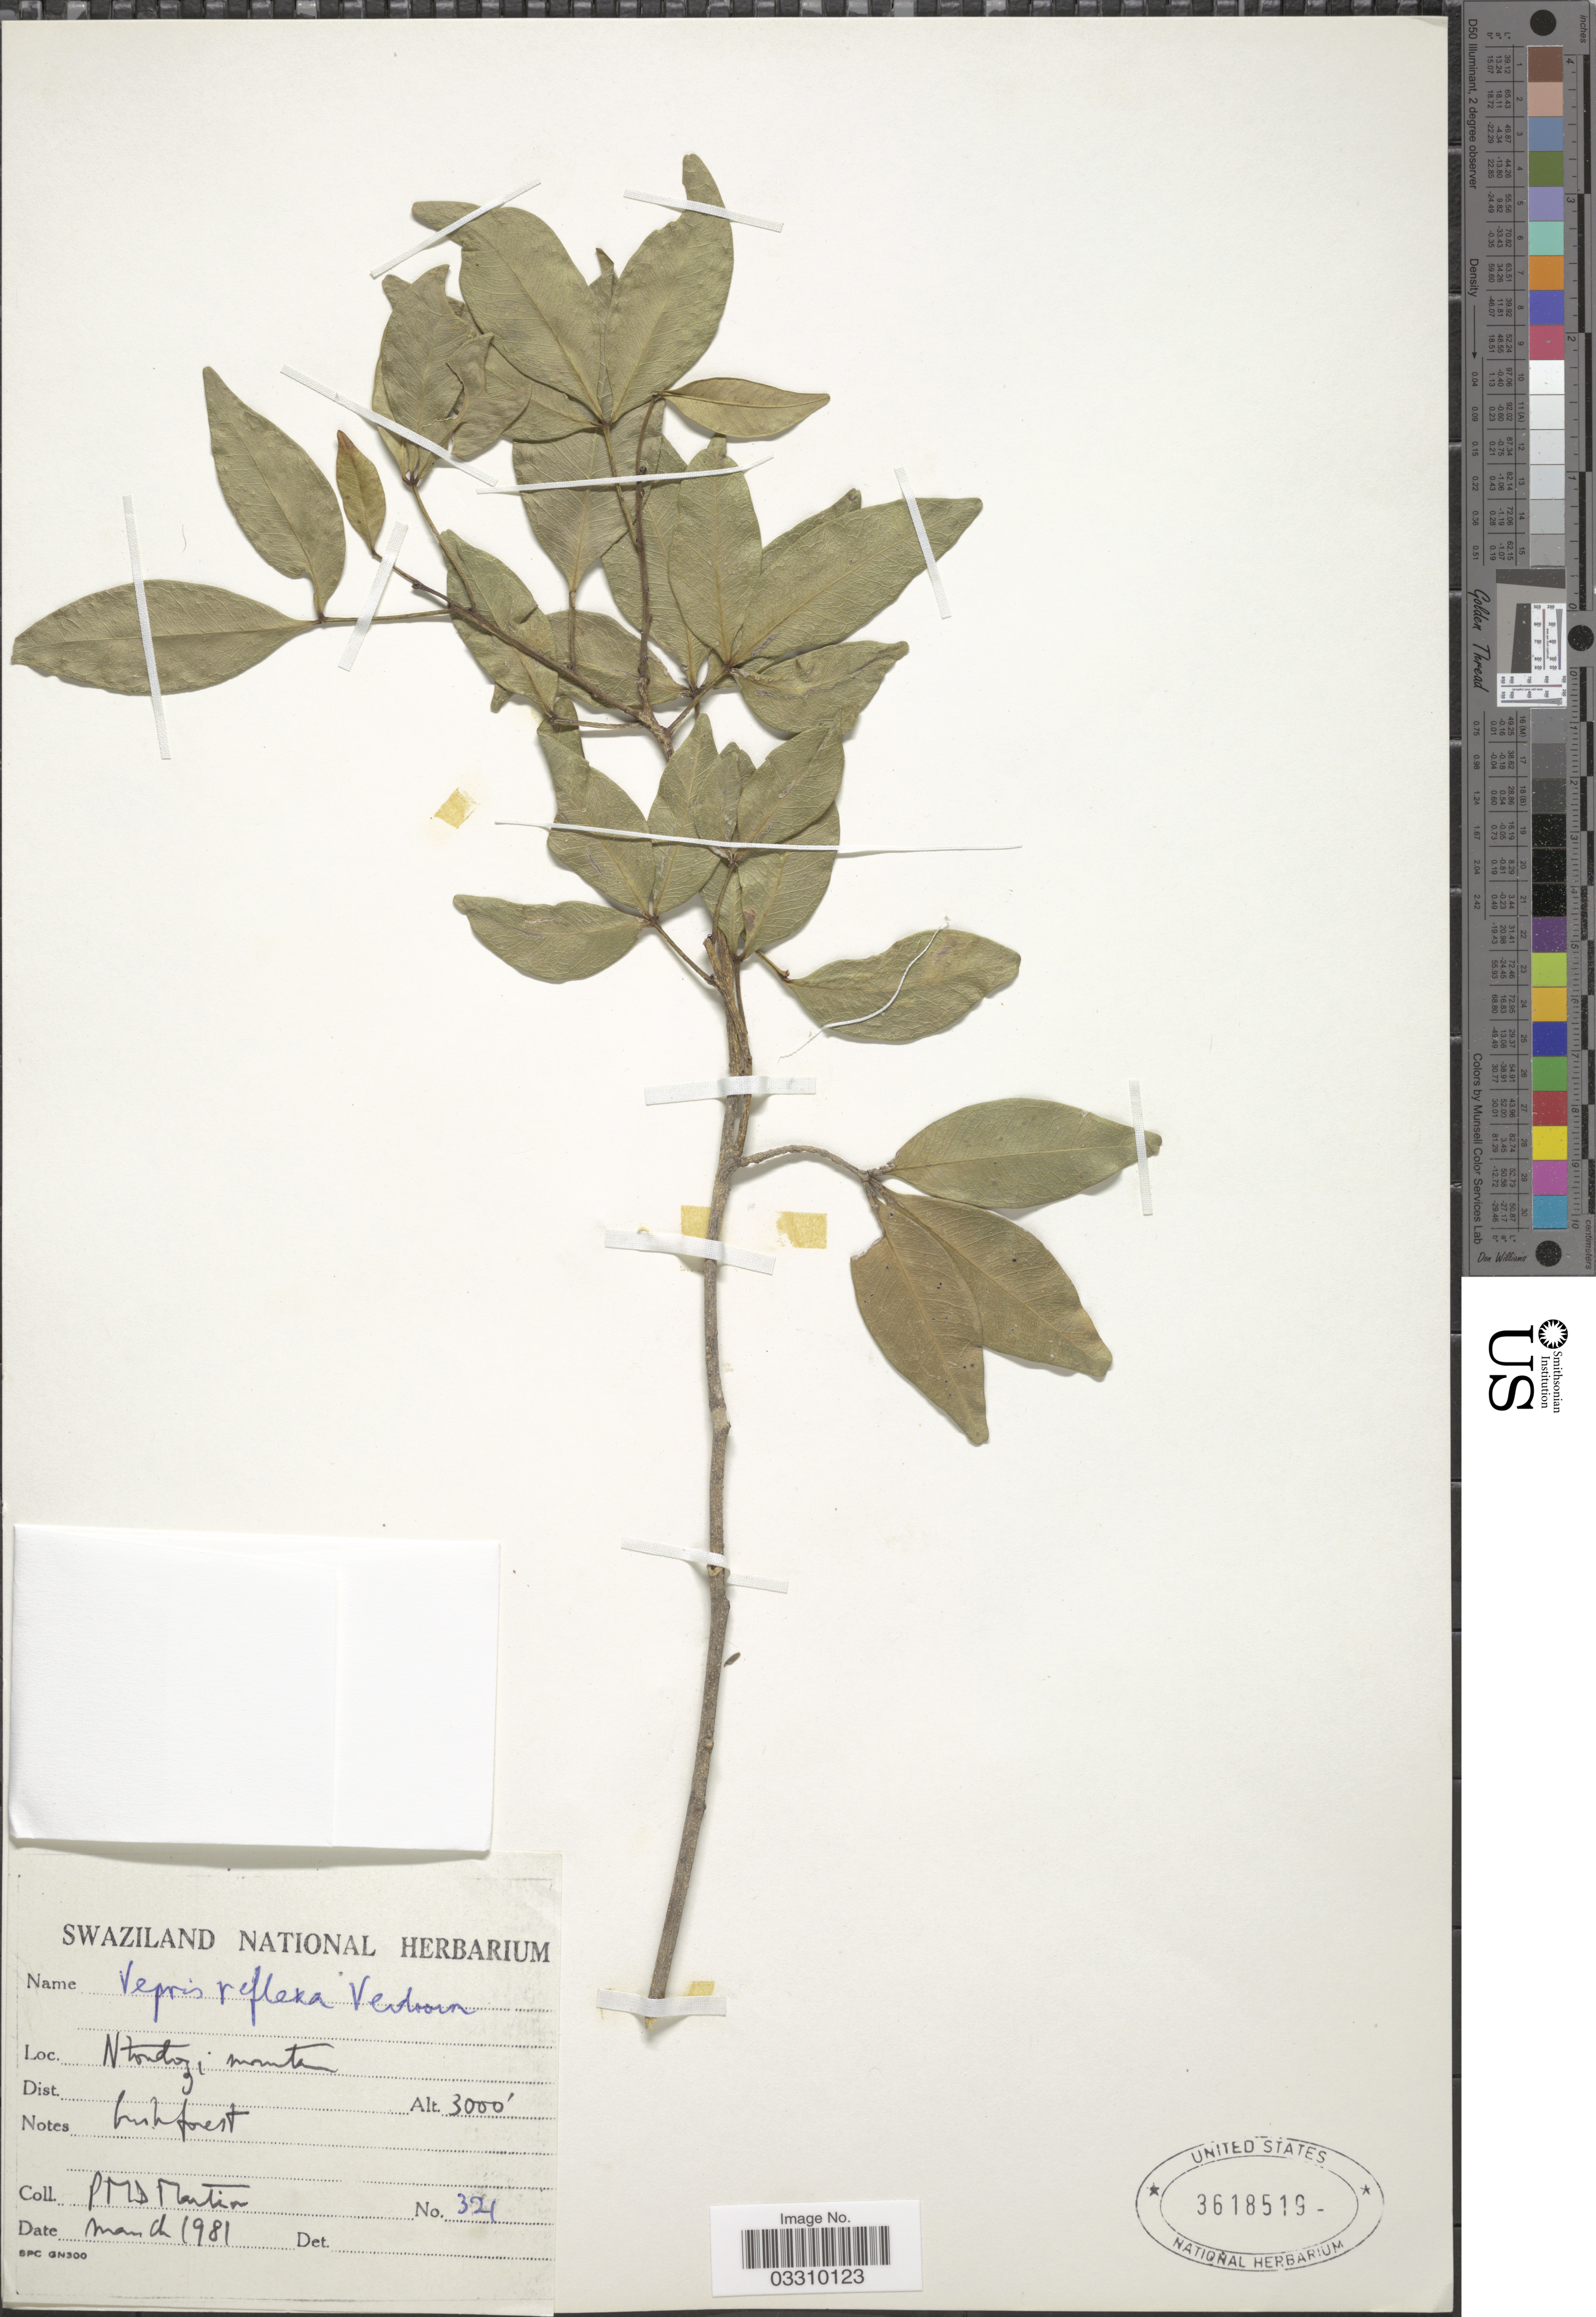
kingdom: Plantae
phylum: Tracheophyta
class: Magnoliopsida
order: Sapindales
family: Rutaceae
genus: Vepris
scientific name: Vepris reflexa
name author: I. Verd.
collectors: P. M. D. Martin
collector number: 321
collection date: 1981-03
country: Eswatini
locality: Ntondozi mountain.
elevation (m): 914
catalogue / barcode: US 3618519